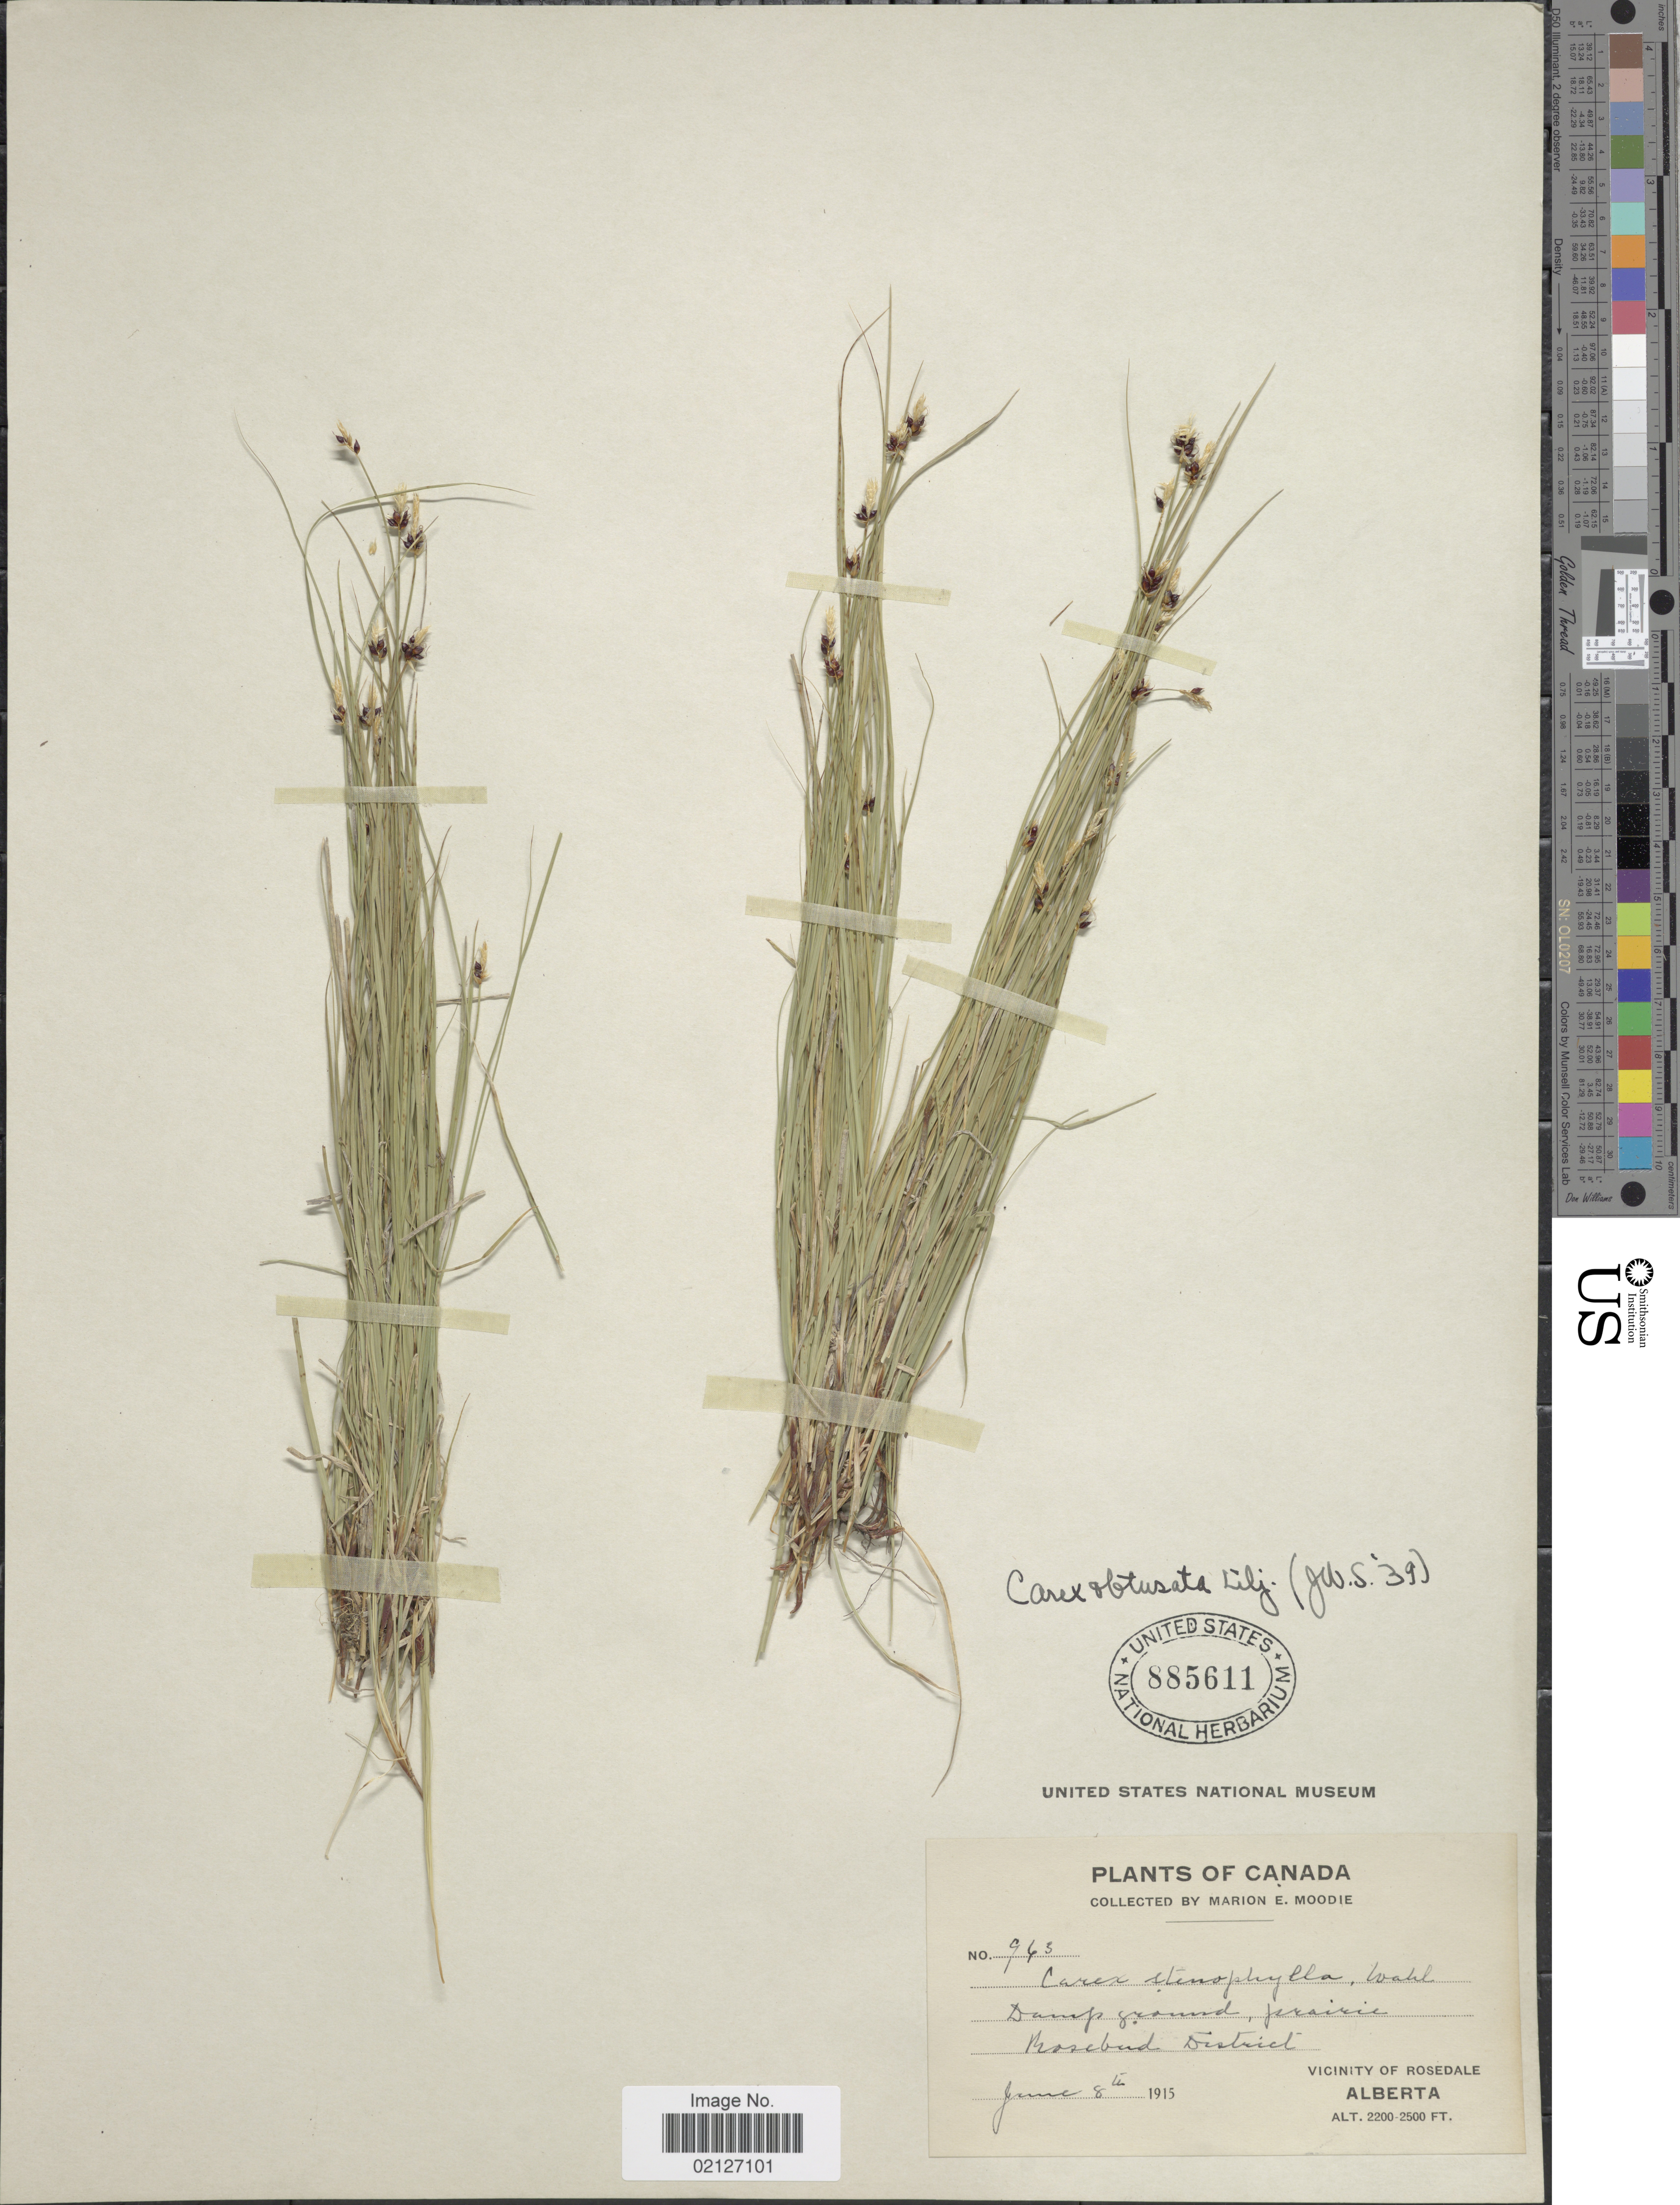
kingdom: Plantae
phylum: Tracheophyta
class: Liliopsida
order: Poales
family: Cyperaceae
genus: Carex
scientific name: Carex obtusata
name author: Lilj.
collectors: M. E. Moodie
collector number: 963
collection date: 1915-06-08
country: Canada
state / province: Alberta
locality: Damp ground, prairie, Rosebud District, vicinity of Rosedale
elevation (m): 671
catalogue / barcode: US 885611